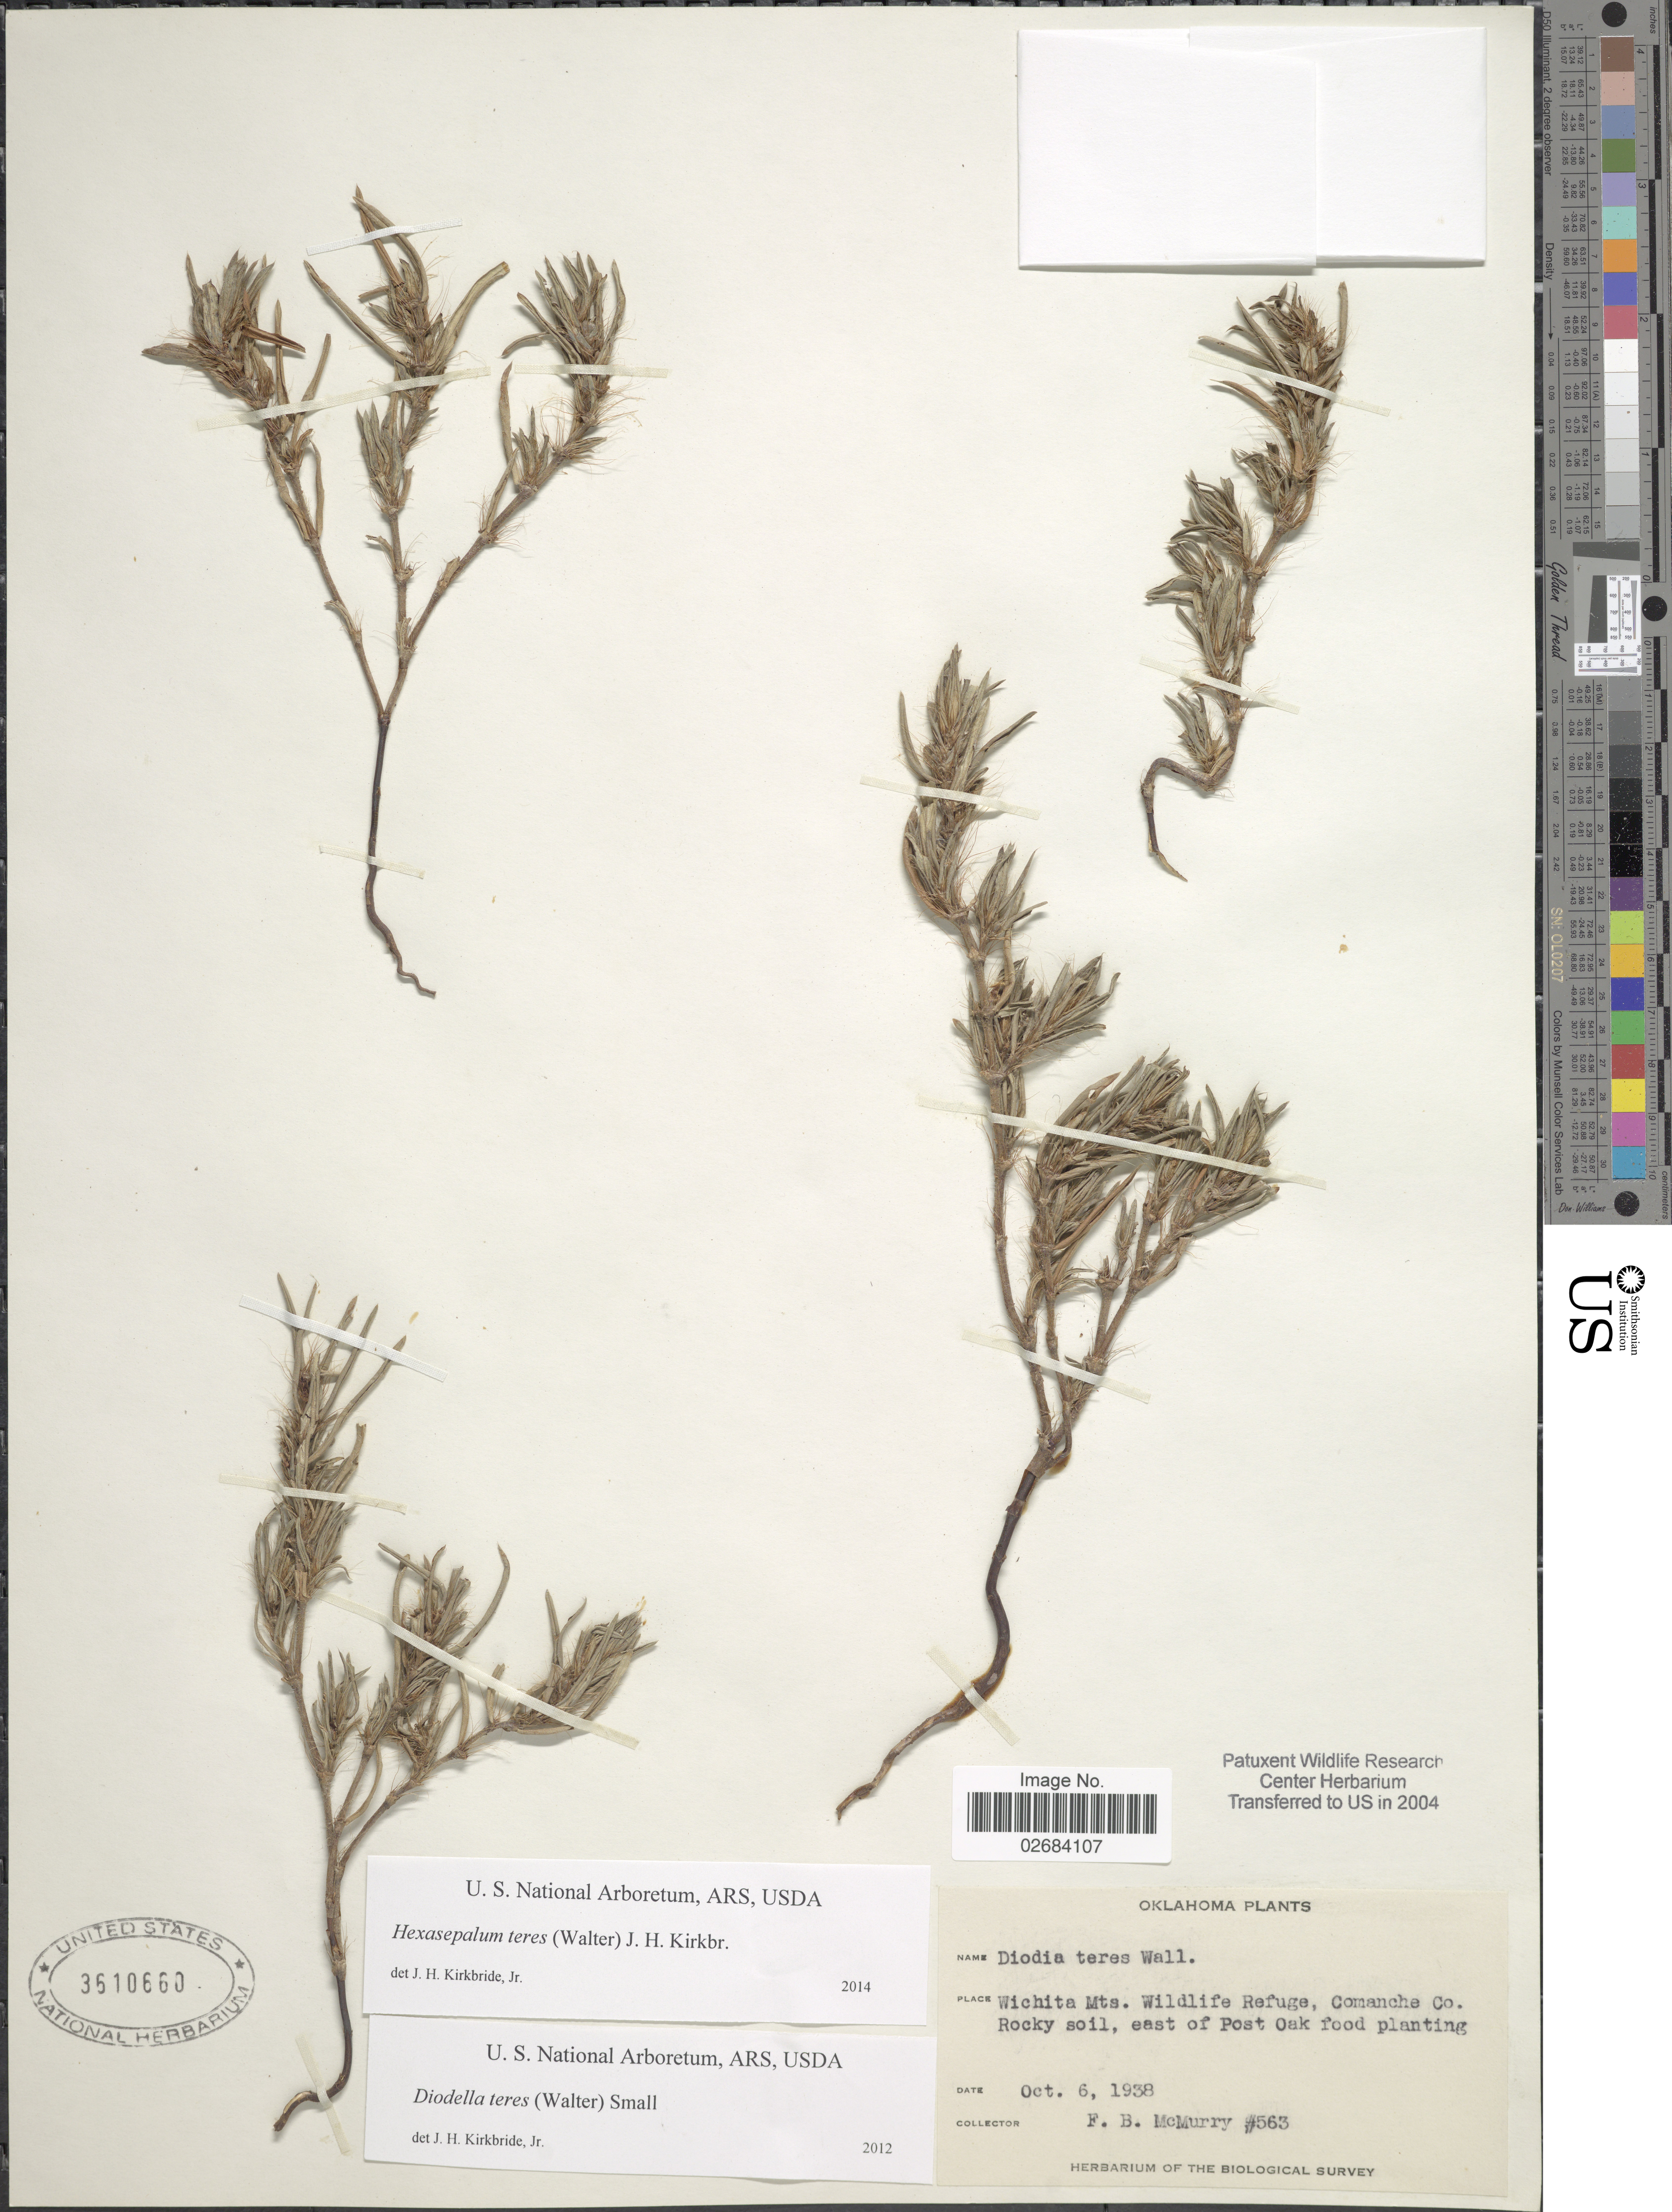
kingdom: Plantae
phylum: Tracheophyta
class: Magnoliopsida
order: Gentianales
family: Rubiaceae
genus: Diodia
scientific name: Diodia teres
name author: Walter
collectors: F. B. McMurry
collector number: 563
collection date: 1938-10-06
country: United States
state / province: Oklahoma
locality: Wichita Mts. Wildlife Refuge, Comanche Co., east of Post Oak food planting.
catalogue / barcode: US 3610660